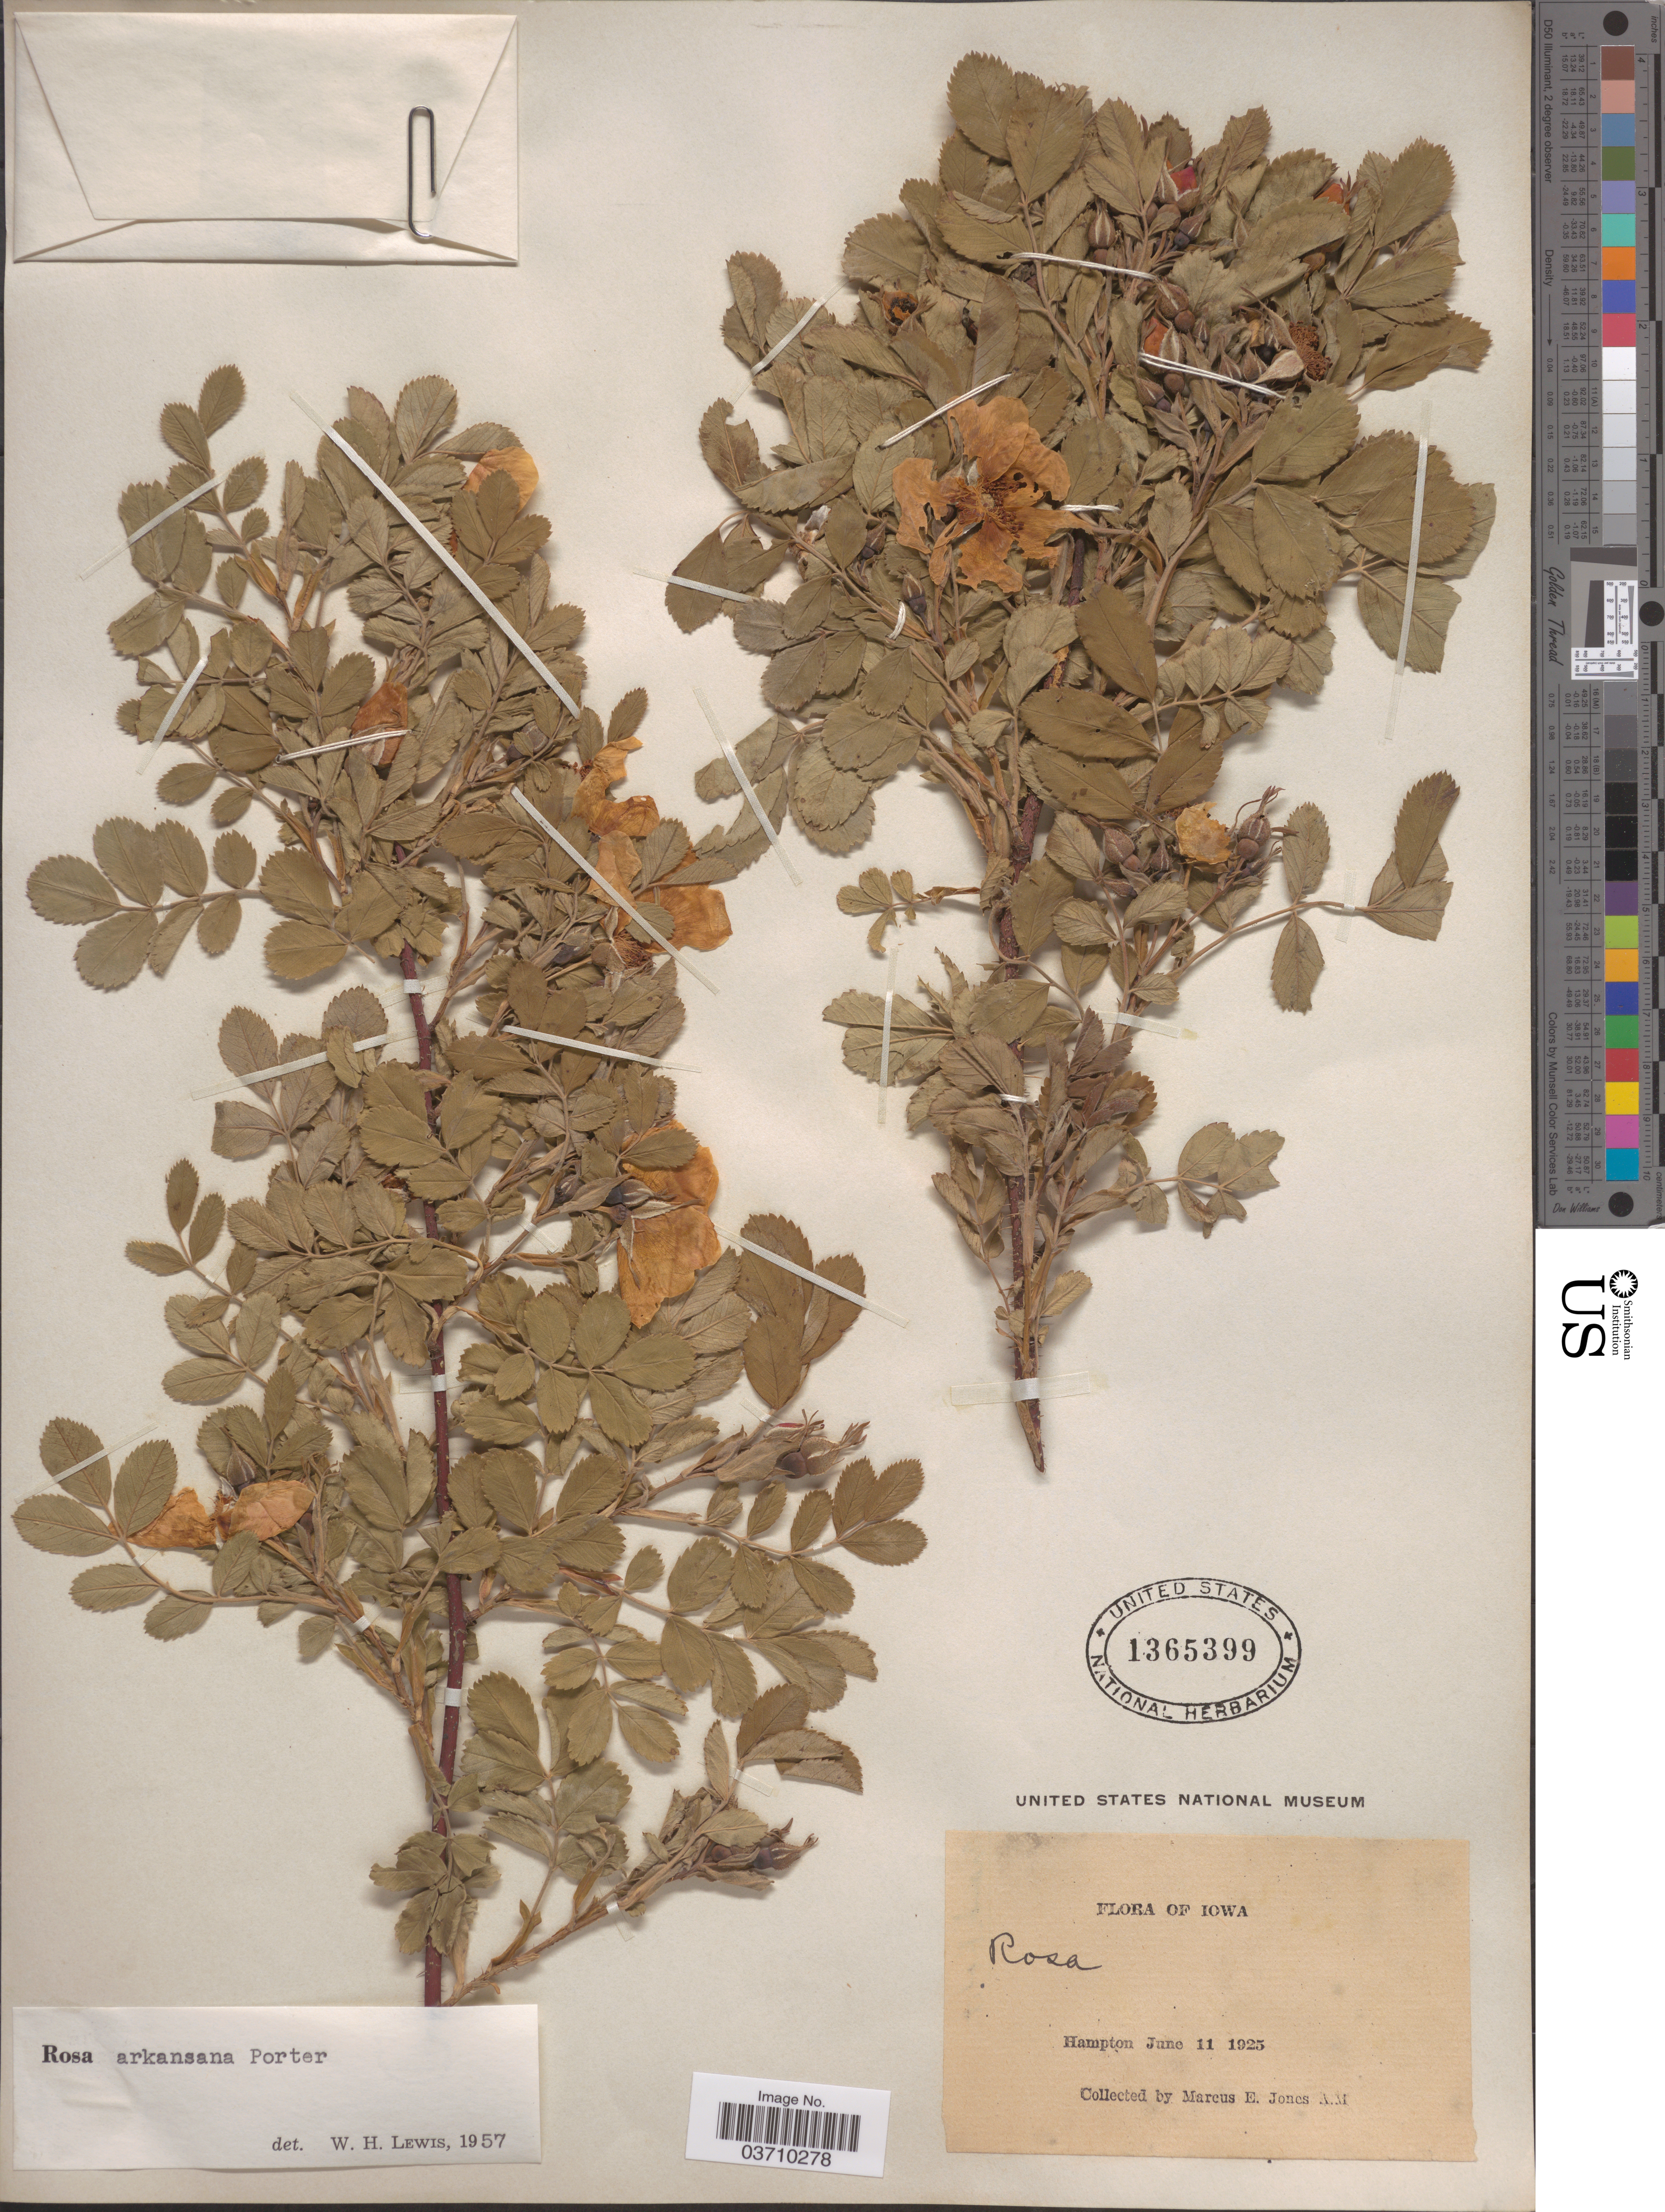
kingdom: Plantae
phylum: Tracheophyta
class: Magnoliopsida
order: Rosales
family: Rosaceae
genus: Rosa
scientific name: Rosa arkansana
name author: Porter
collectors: M. E. Jones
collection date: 1925-06-11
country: United States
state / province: Iowa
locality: Hampton.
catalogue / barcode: US 1365399